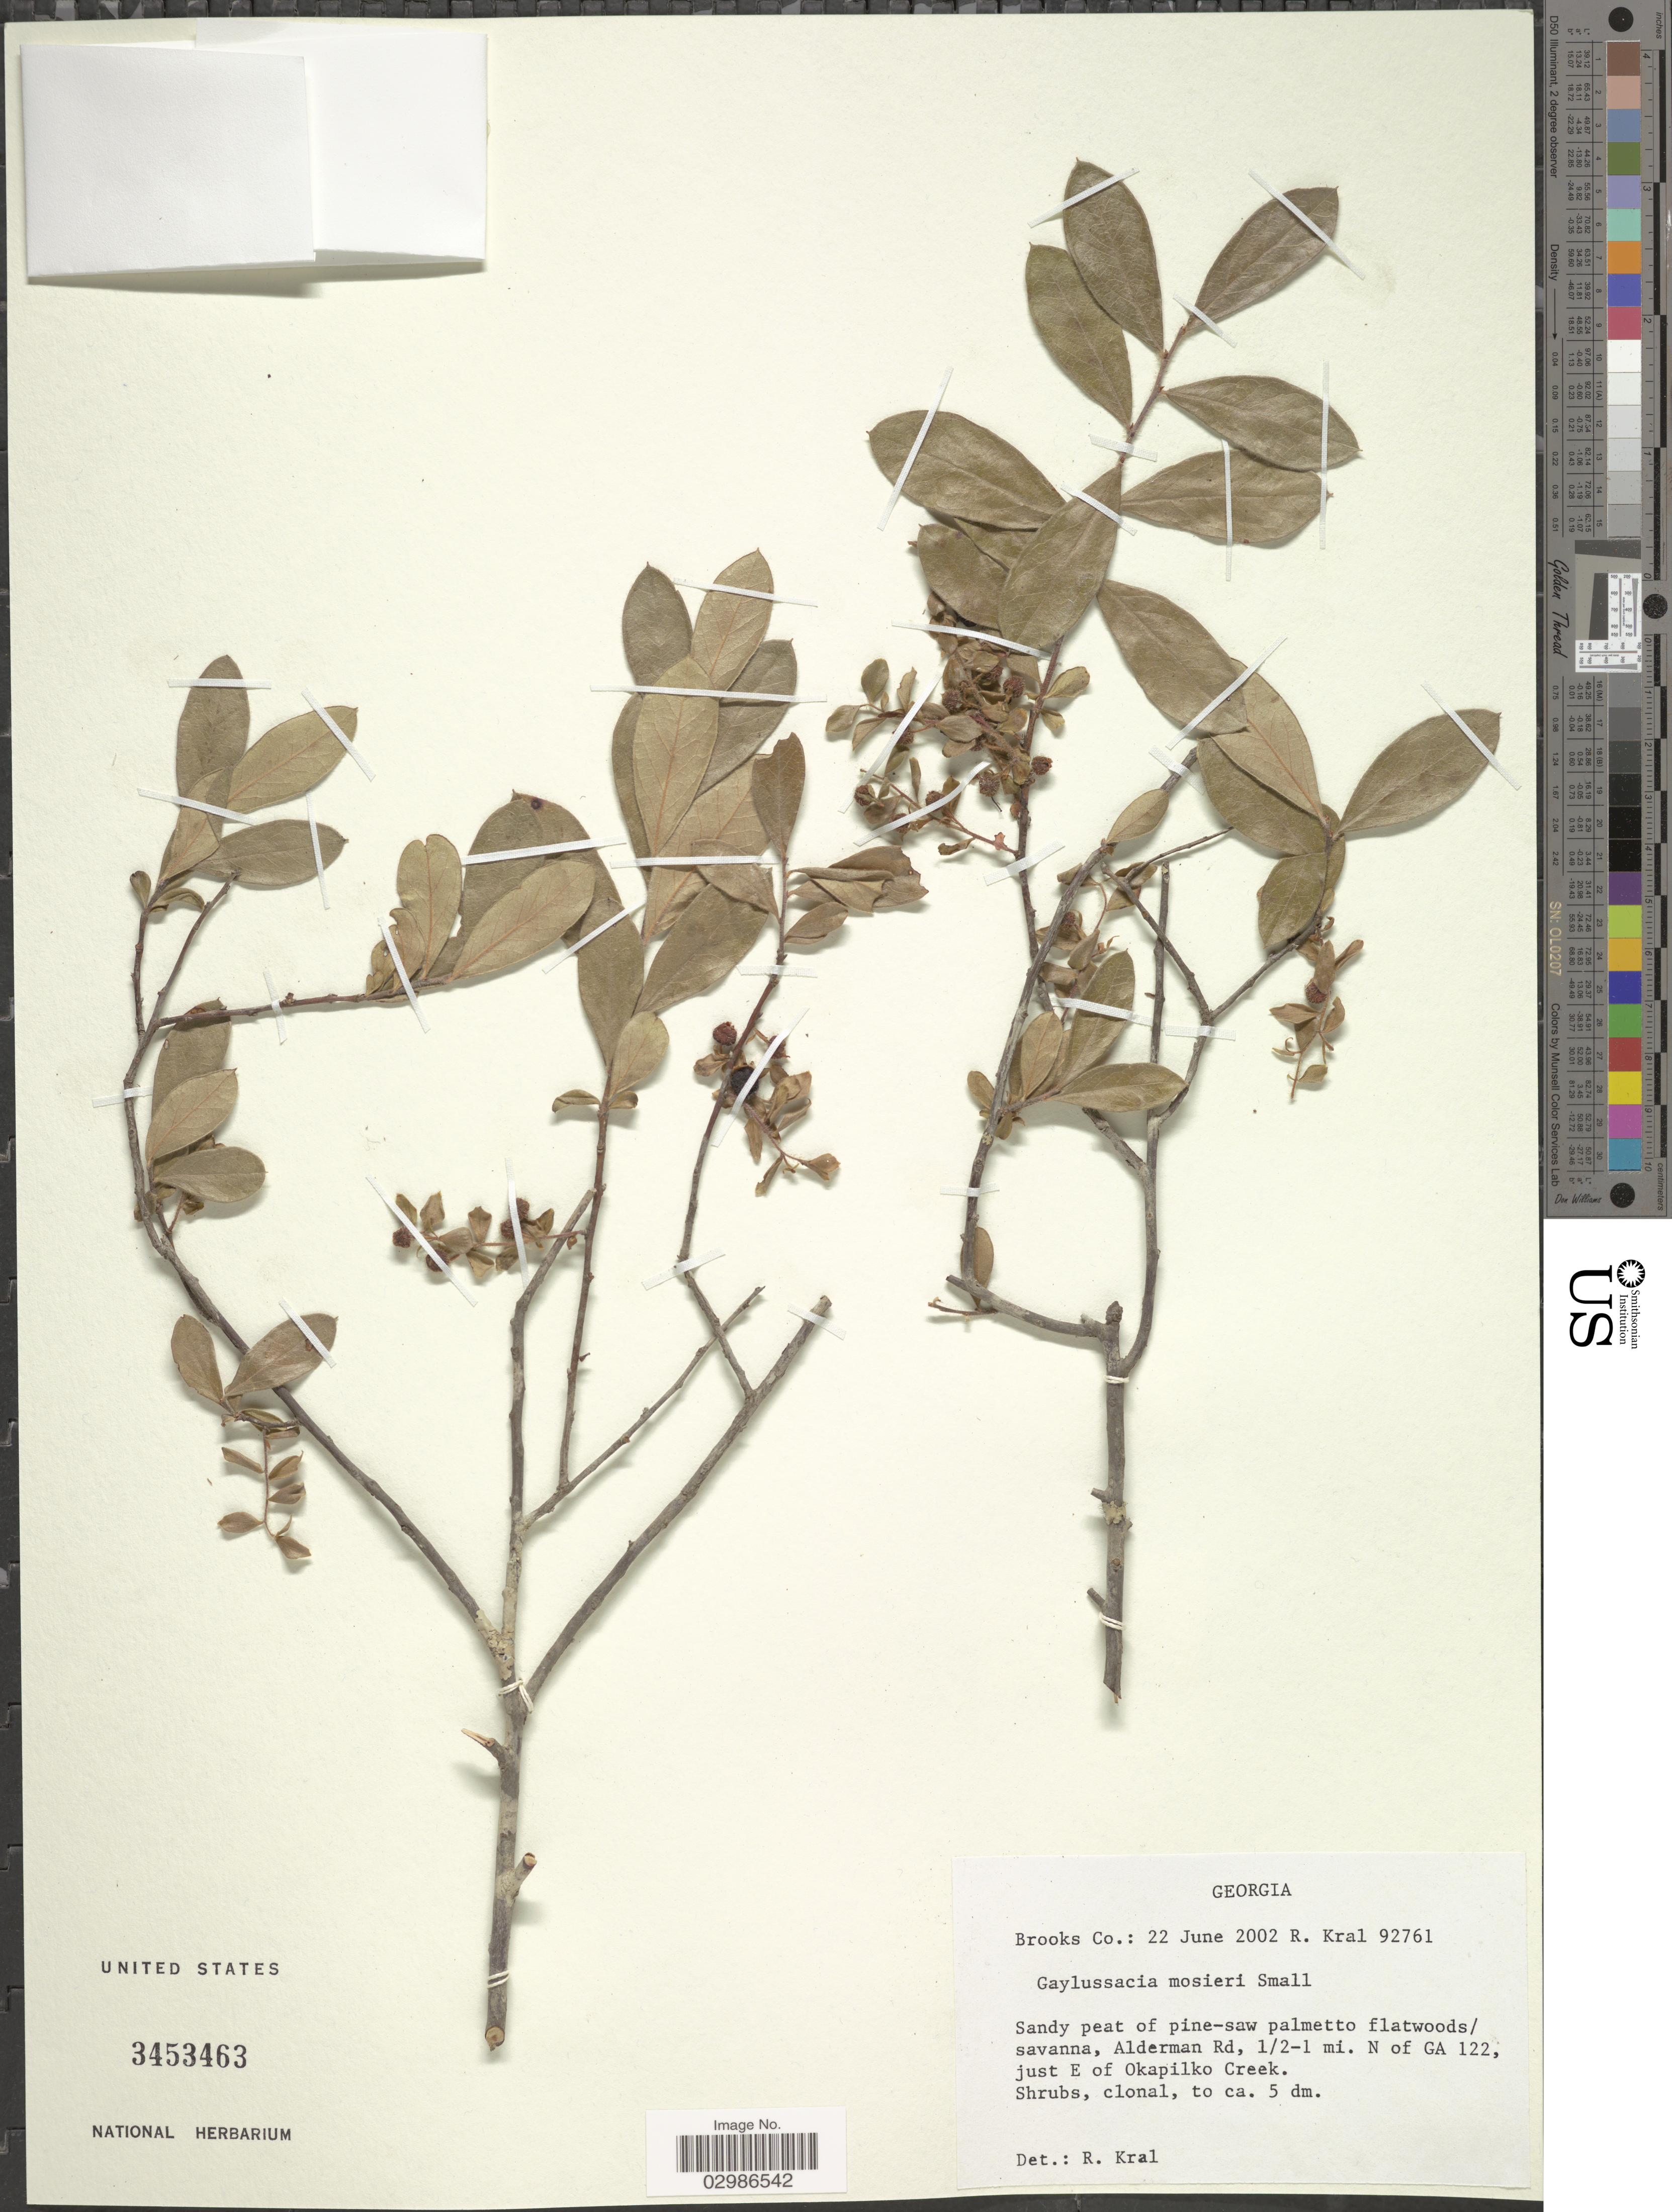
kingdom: Plantae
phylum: Tracheophyta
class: Magnoliopsida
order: Ericales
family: Ericaceae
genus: Gaylussacia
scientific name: Gaylussacia mosieri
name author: Small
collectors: R. Kral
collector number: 92761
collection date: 2002-06-22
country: United States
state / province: Georgia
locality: Brooks Co. Alderman RD, ½-1 mi. N of GA 122, just E of Okapilko Creek.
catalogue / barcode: US 3453463